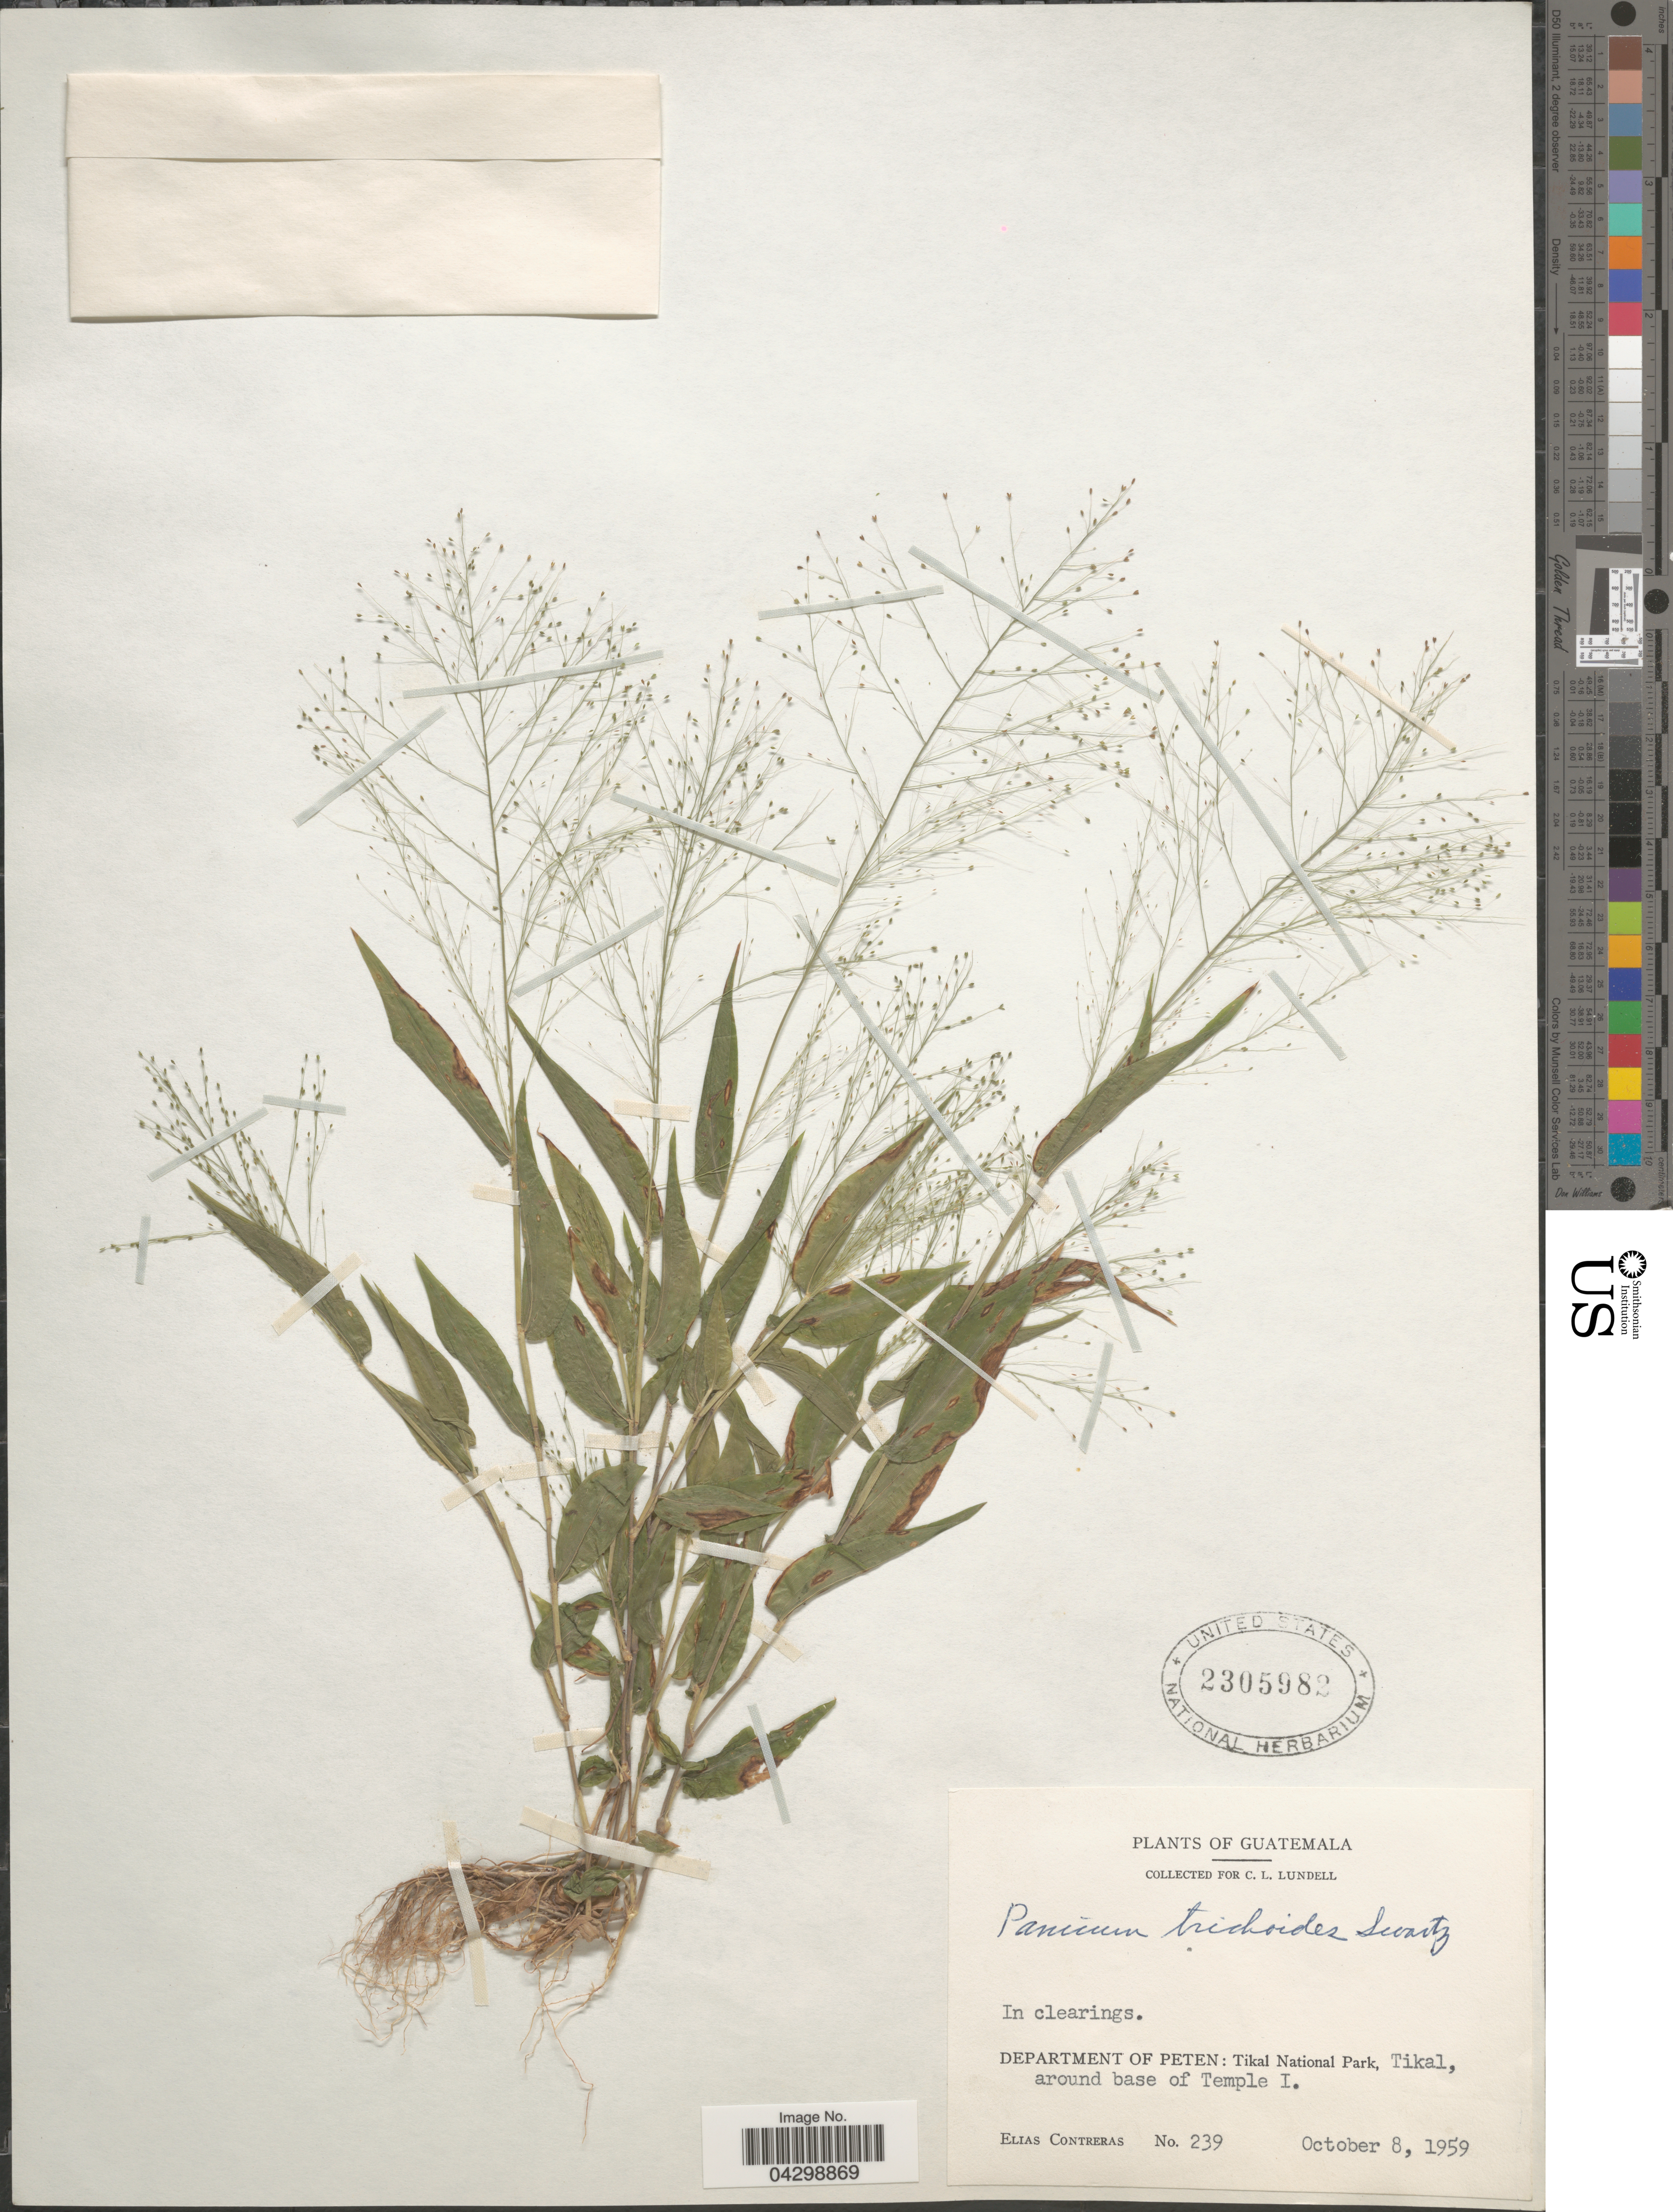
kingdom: Plantae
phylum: Tracheophyta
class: Liliopsida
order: Poales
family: Poaceae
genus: Panicum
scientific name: Panicum trichoides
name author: Sw.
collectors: E. Contreras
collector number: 239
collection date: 1959-10-08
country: Guatemala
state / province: El Peten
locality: In clearings. Department of Peten: Tikal National Park, Tikal, around base of Temple I.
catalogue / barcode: US 2305982